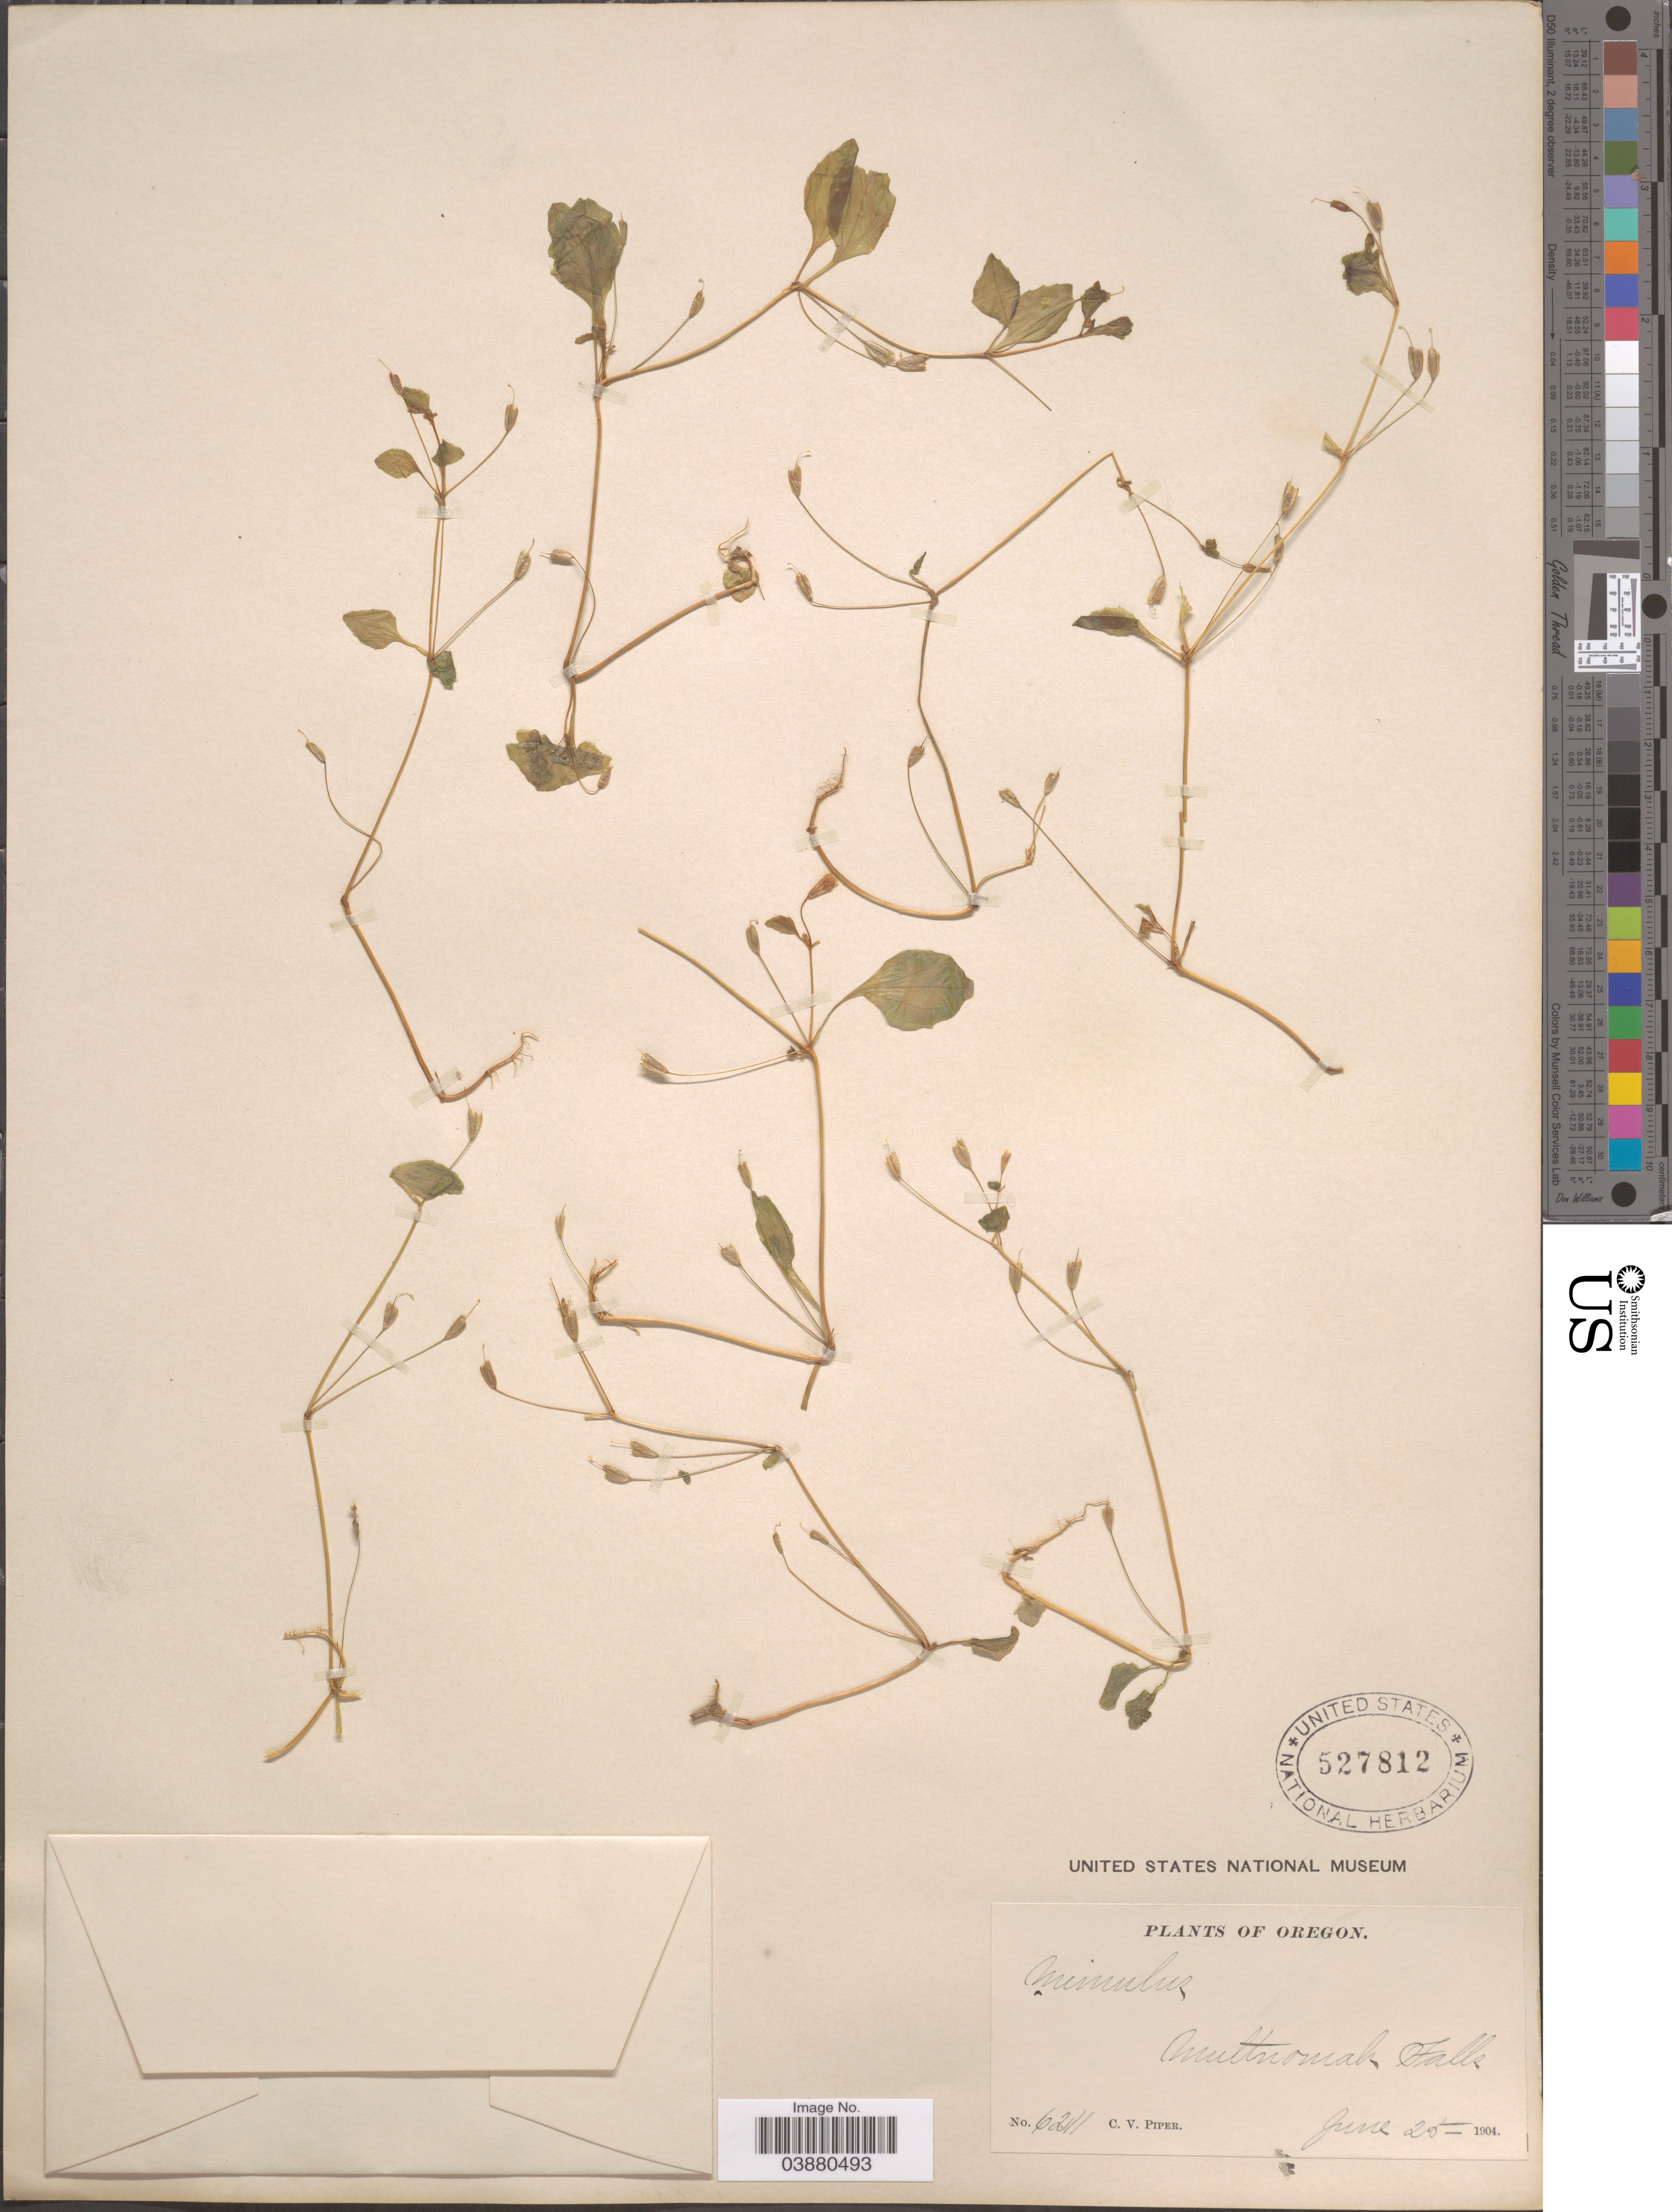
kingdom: Plantae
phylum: Tracheophyta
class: Magnoliopsida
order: Lamiales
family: Phrymaceae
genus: Mimulus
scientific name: Mimulus alsinoides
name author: Douglas ex Benth.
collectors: C. V. Piper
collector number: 6211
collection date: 1904-06-25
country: United States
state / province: Oregon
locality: Multnomah Falls.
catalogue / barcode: US 527812